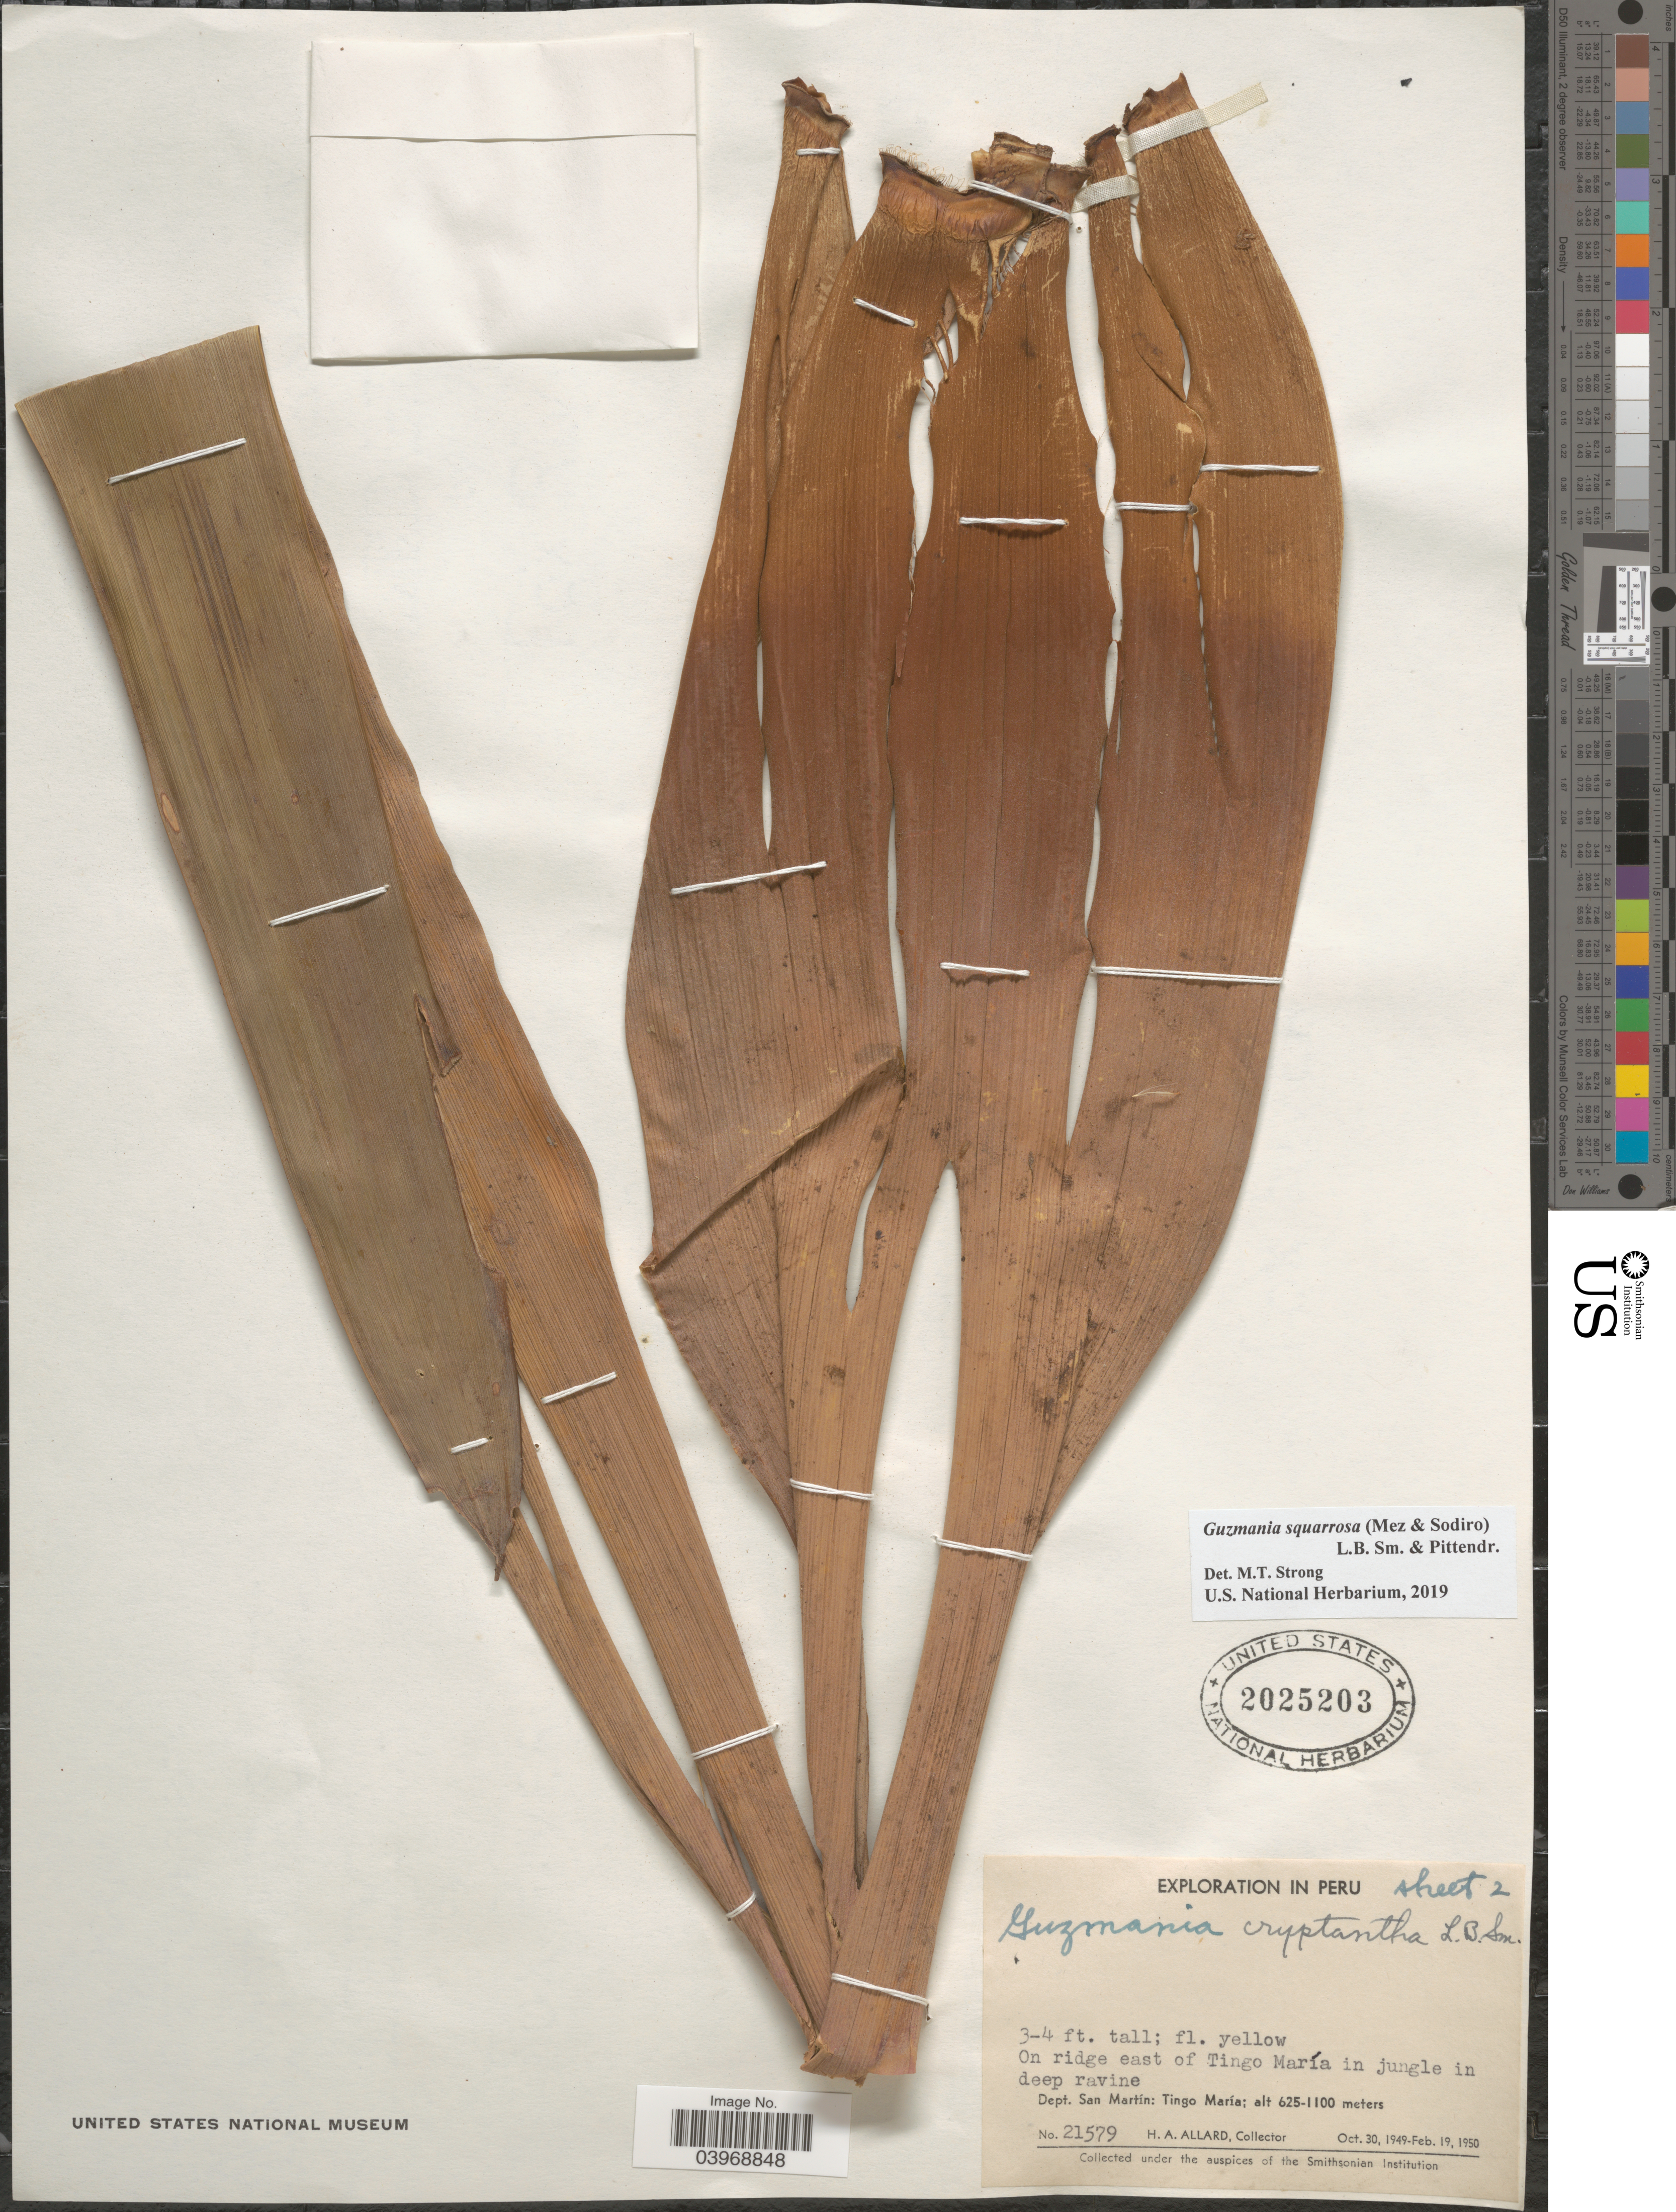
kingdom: Plantae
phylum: Tracheophyta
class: Liliopsida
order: Poales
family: Bromeliaceae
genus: Guzmania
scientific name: Guzmania squarrosa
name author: (Mez & Sodiro) L.B. Sm. & Pittendr.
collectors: H. A. Allard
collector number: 21579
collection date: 1949-10-30/1950-02-19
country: Peru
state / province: San Martín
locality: On ridge east of Tingo María in jungle in deep ravine. Dept. San Martín: Tingo María.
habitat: on ridge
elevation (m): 625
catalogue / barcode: US 2025203